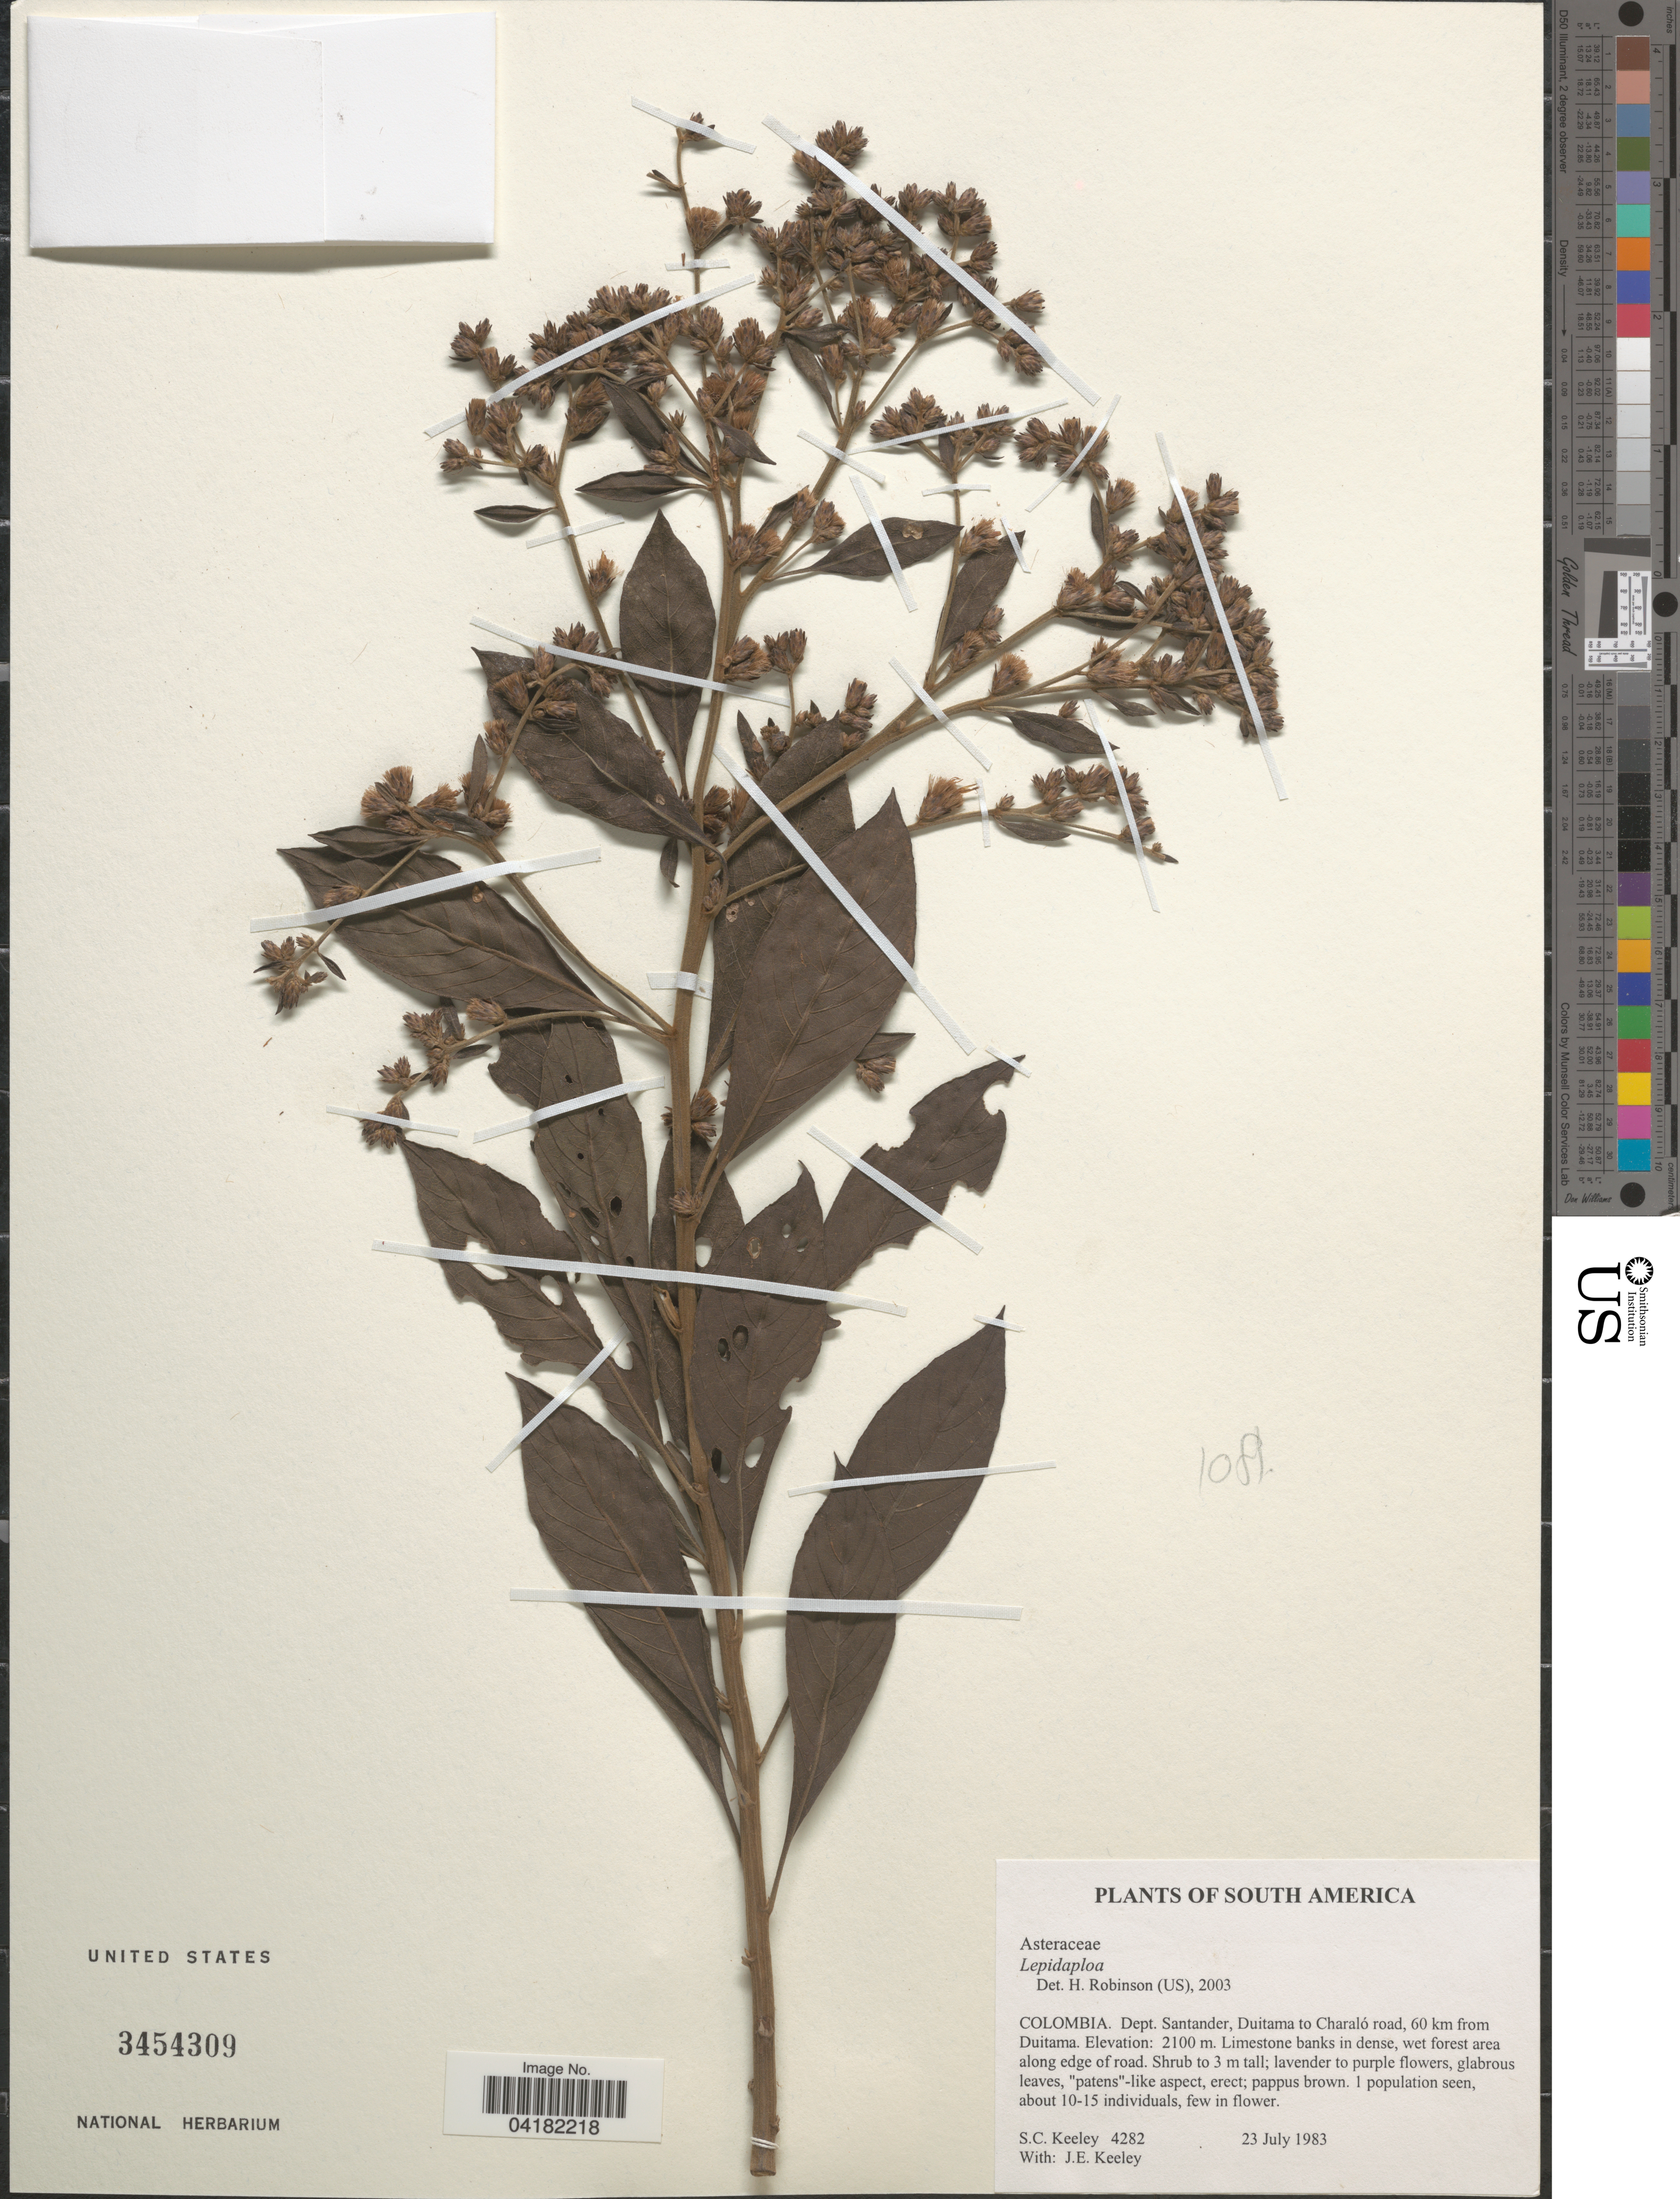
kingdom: Plantae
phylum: Tracheophyta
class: Magnoliopsida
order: Asterales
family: Asteraceae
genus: Lepidaploa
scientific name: Lepidaploa sp.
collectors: S. C. Keeley & J. E. Keeley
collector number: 4282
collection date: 1983-07-23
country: Colombia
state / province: Santander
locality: Dept. Santander, Duitama to Charaló road, 60 km from Duitama.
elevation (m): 2100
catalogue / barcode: US 3454309